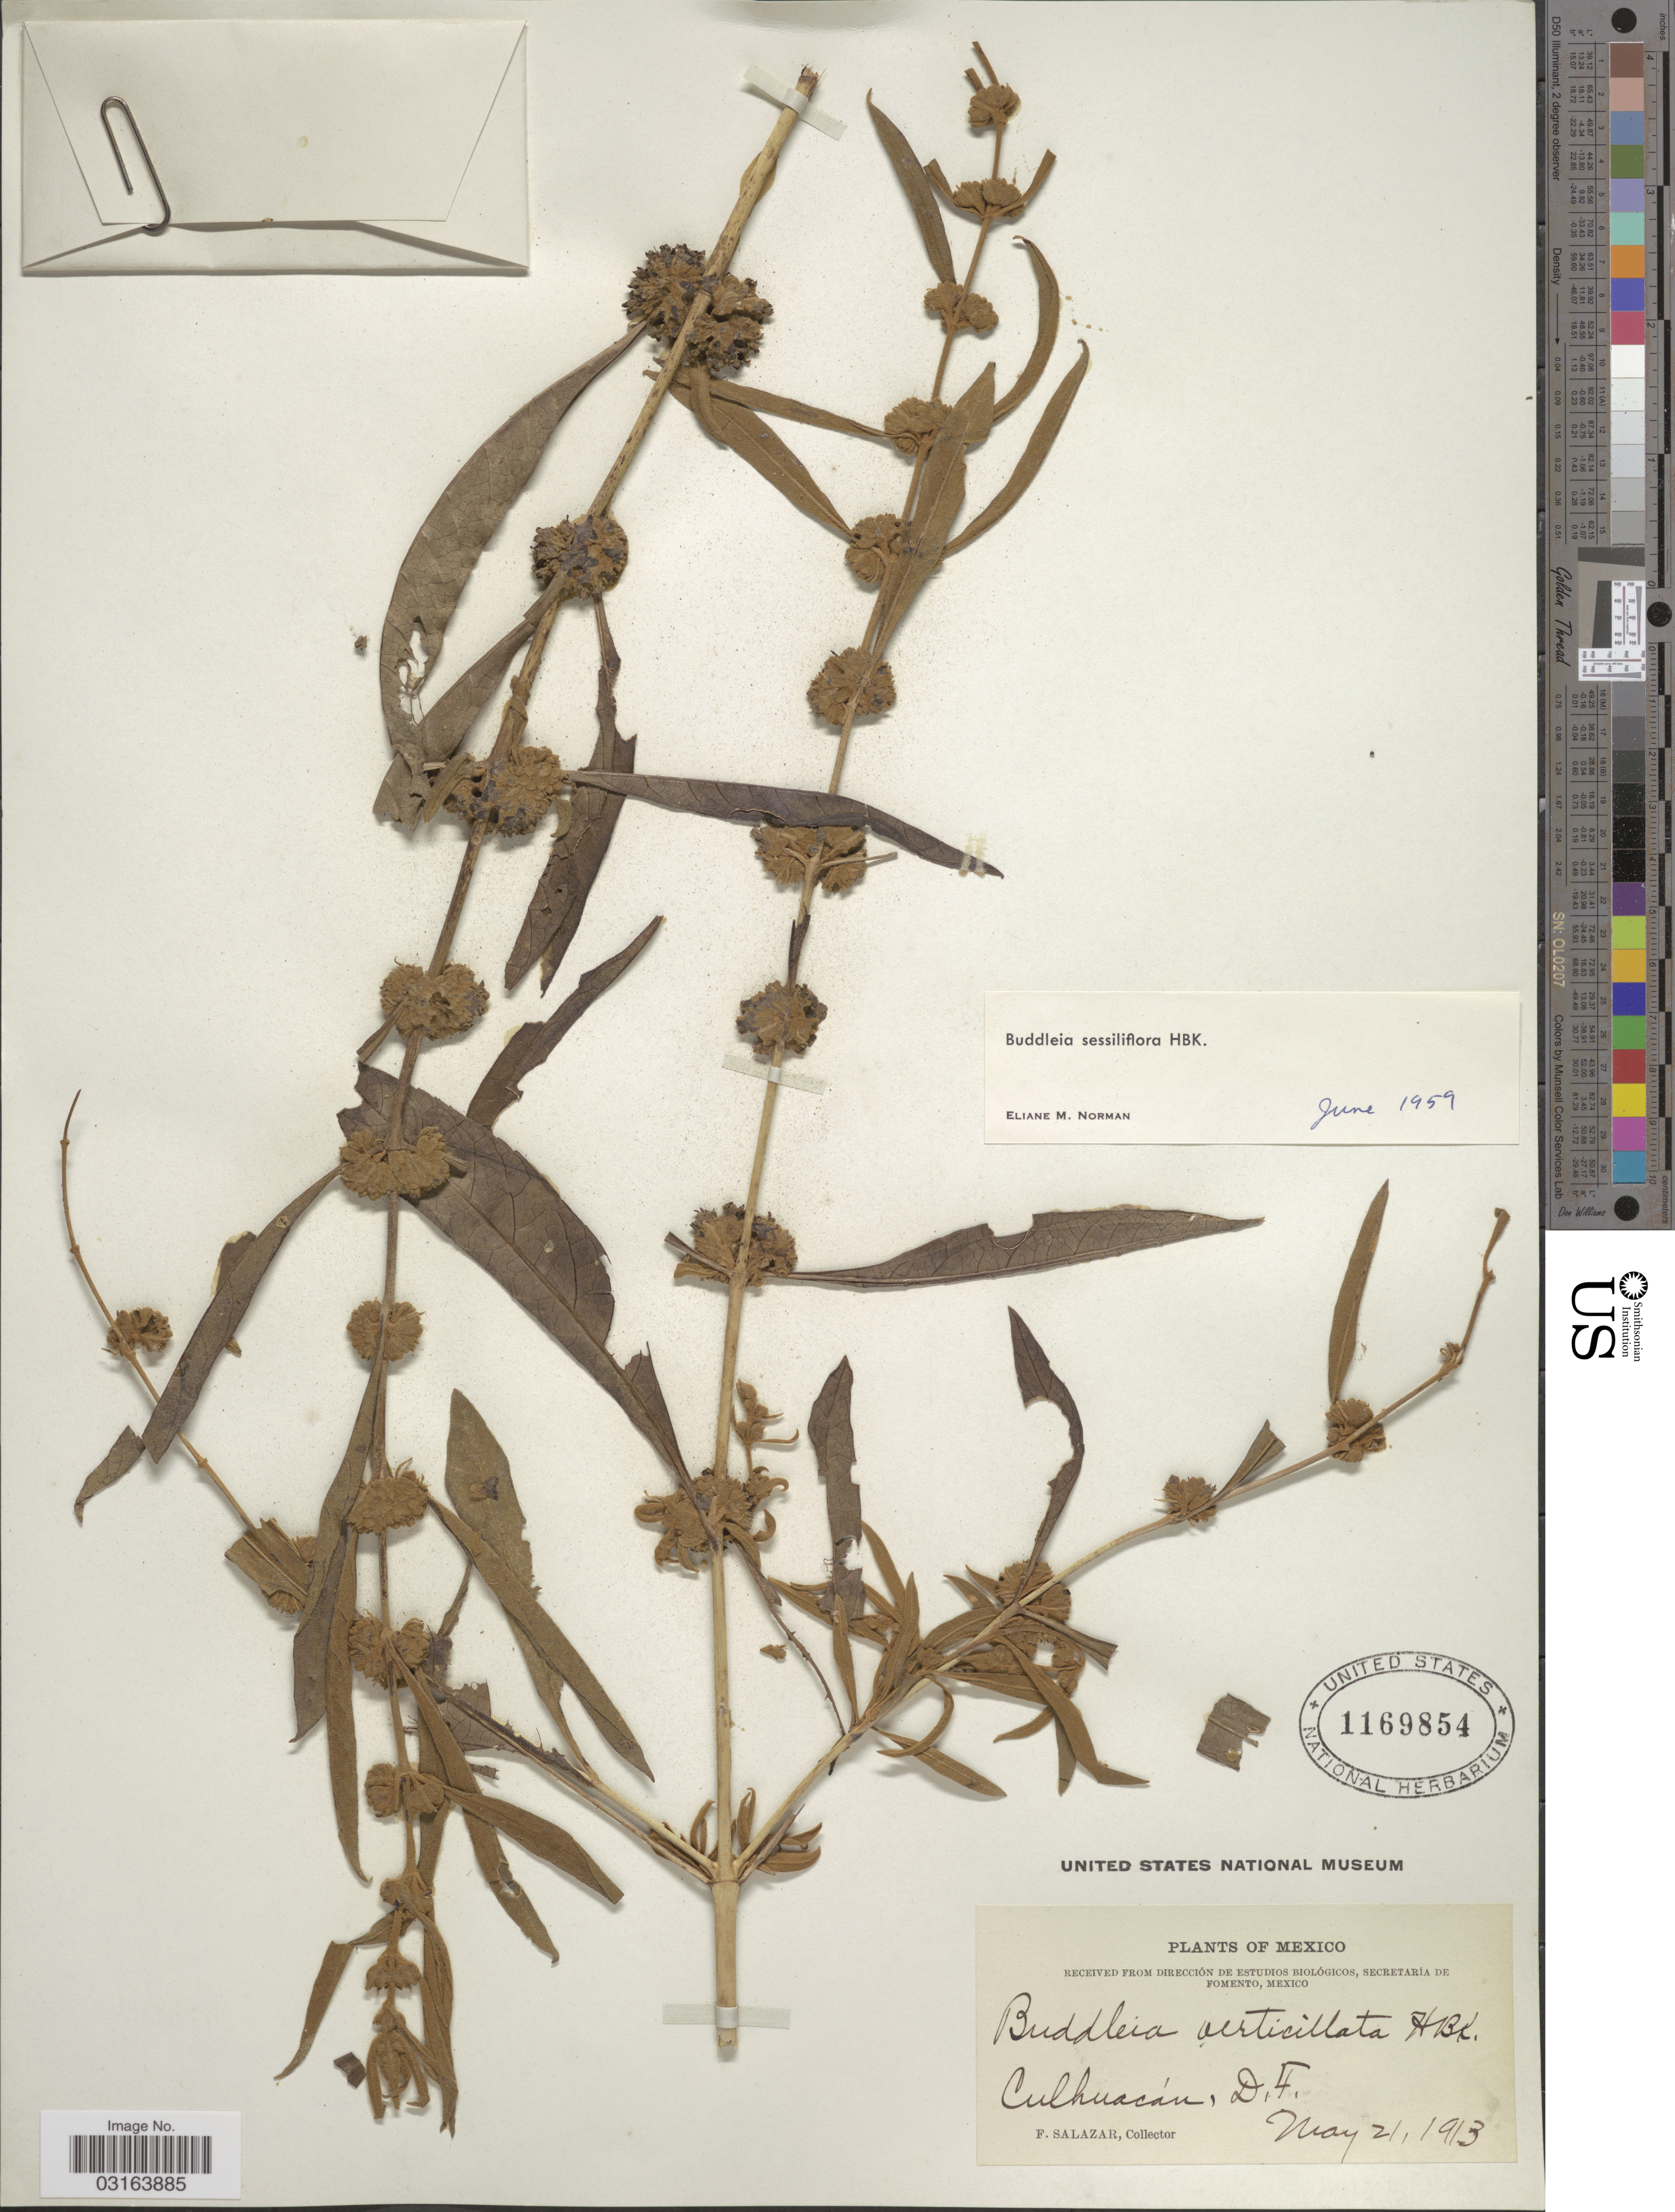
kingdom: Plantae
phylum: Tracheophyta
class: Magnoliopsida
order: Lamiales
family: Scrophulariaceae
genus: Buddleja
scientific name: Buddleja sessiliflora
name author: Kunth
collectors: F. Salazar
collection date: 1913-05-21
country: Mexico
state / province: Distrito Federal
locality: Culhuacán, D. F.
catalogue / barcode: US 1169854